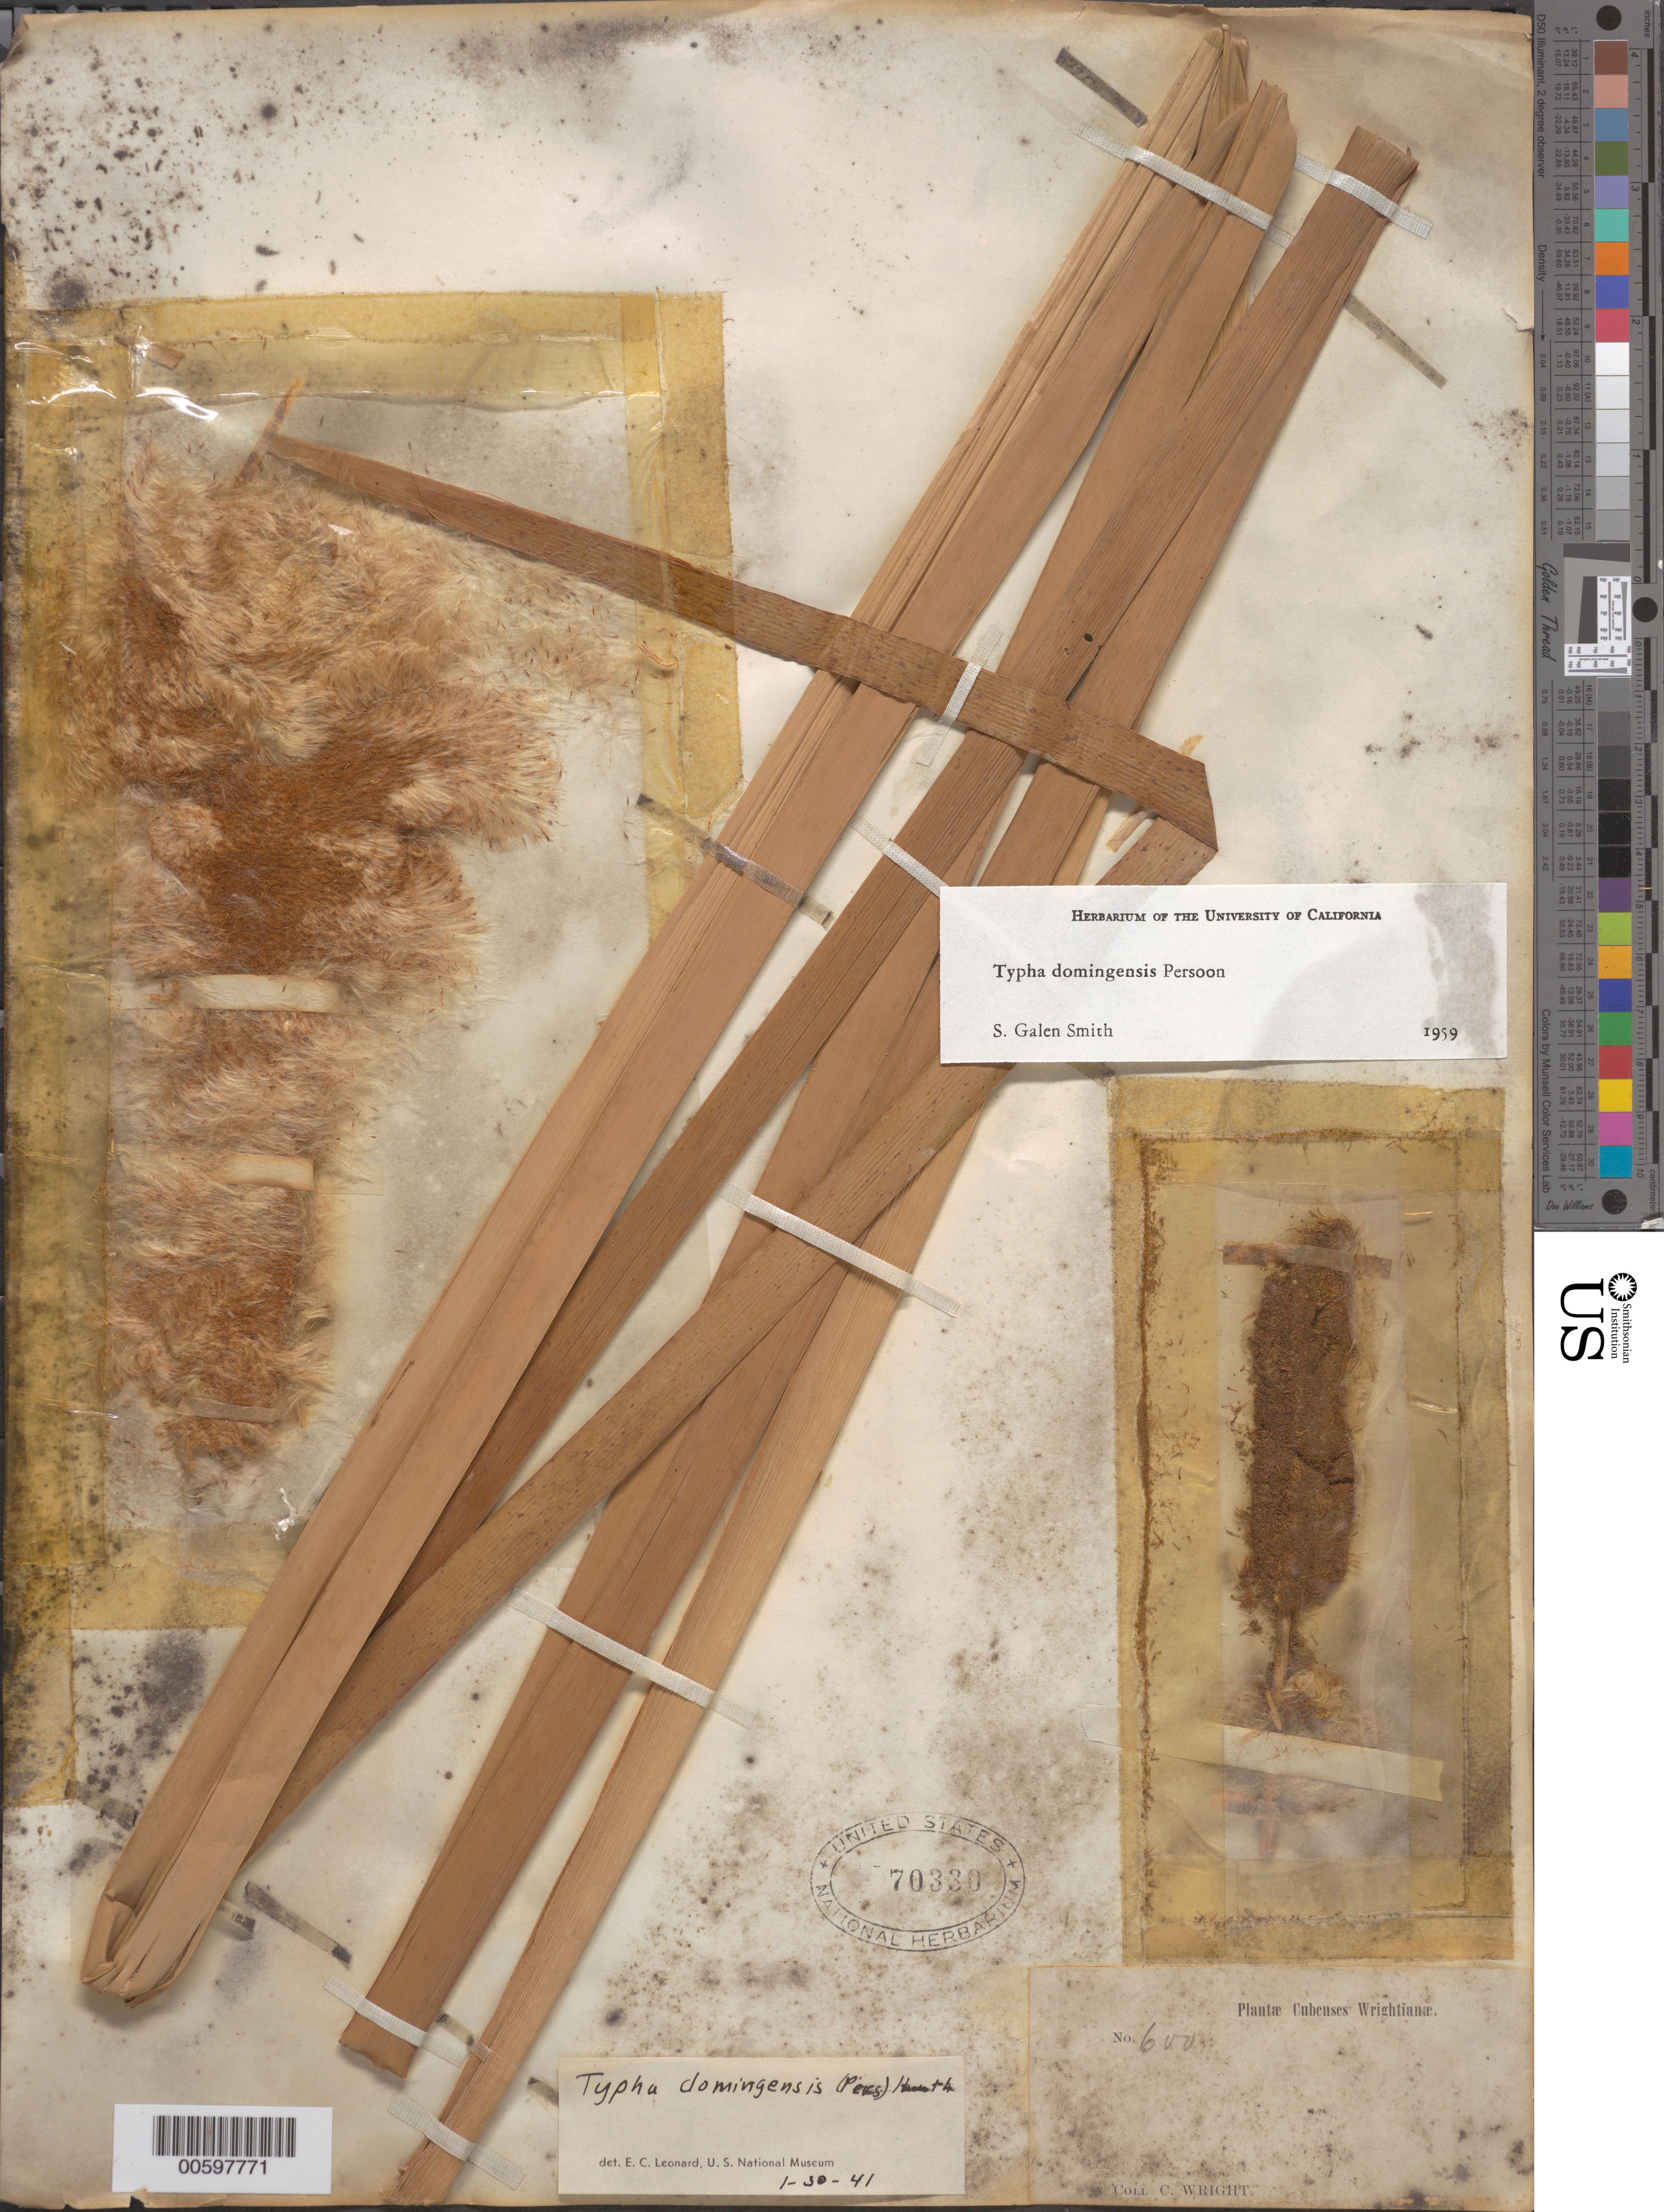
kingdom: Plantae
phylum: Tracheophyta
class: Liliopsida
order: Poales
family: Typhaceae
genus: Typha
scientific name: Typha domingensis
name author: Pers.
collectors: C. Wright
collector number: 600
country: Cuba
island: Greater Antilles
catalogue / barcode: US 70330